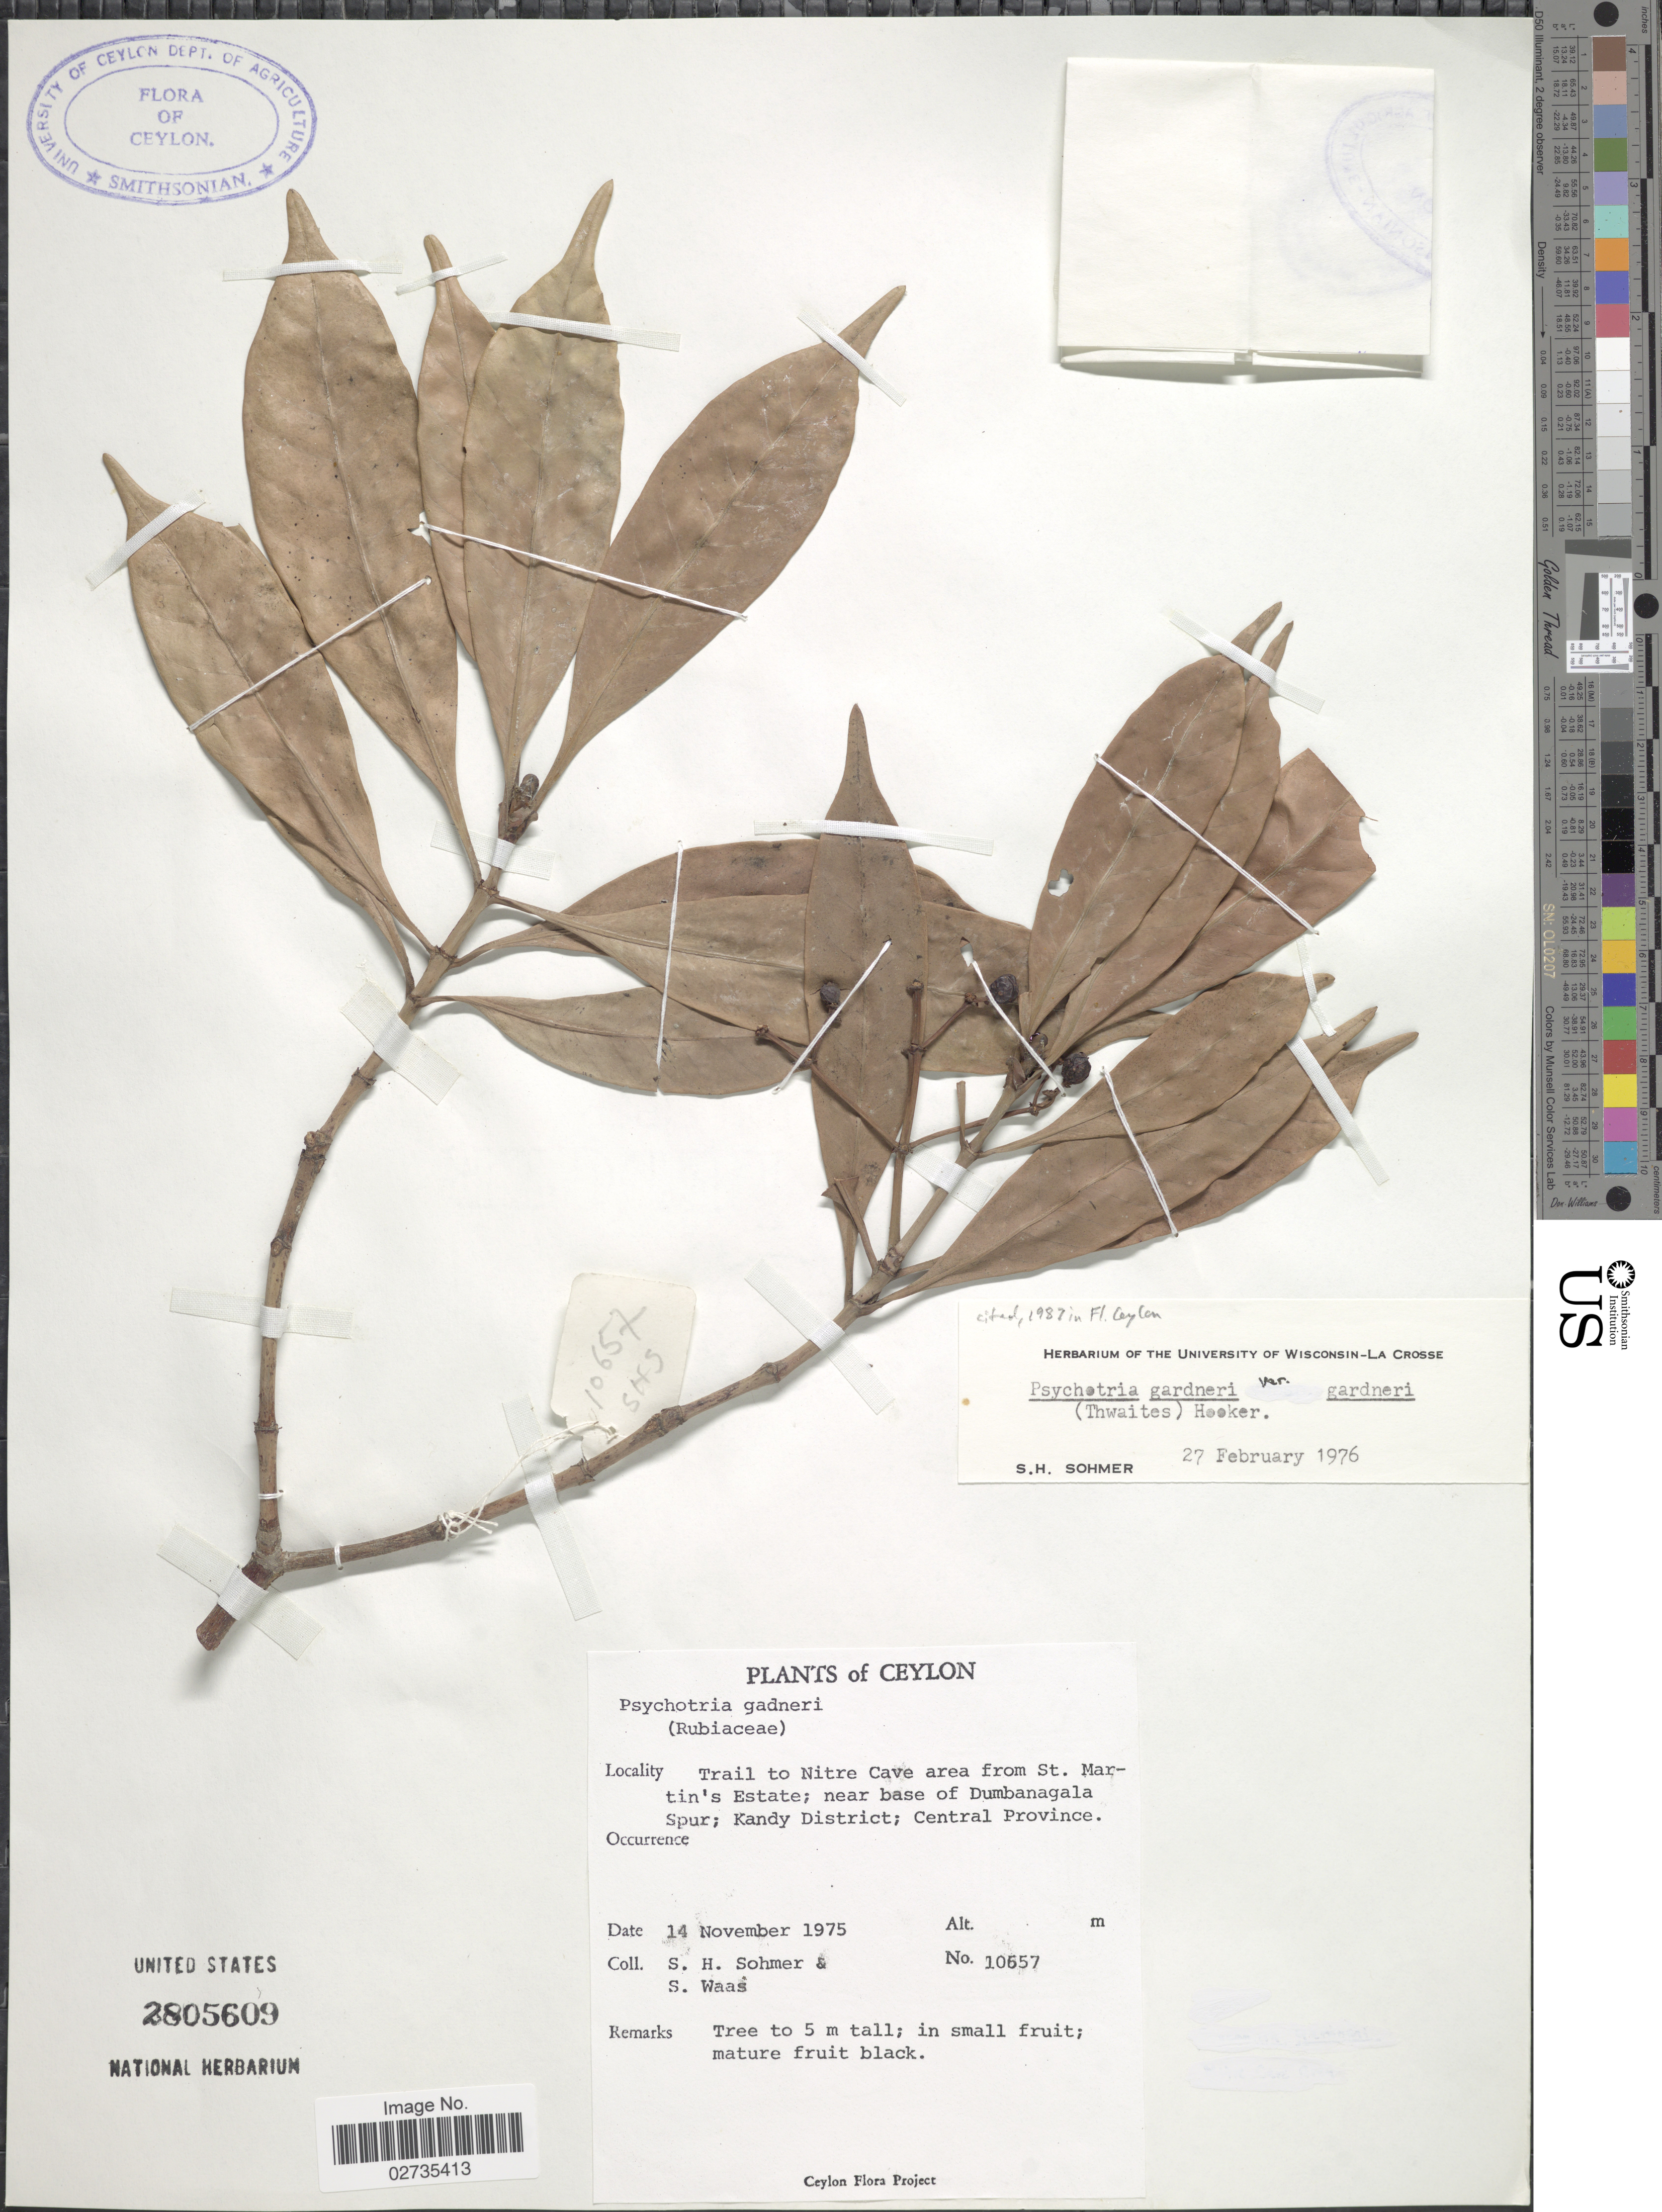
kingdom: Plantae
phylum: Tracheophyta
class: Magnoliopsida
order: Gentianales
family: Rubiaceae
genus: Psychotria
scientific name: Psychotria gardneri var. gardneri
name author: Hook. f.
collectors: S. H. Sohmer & S. Waas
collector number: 10657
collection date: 1975-11-14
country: Sri Lanka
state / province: Central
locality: Ceylon. Trail to Nitre Cave area from St. Martin's Estate; near base of Dumbanagala Spur; Kandy District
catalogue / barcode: US 2805609